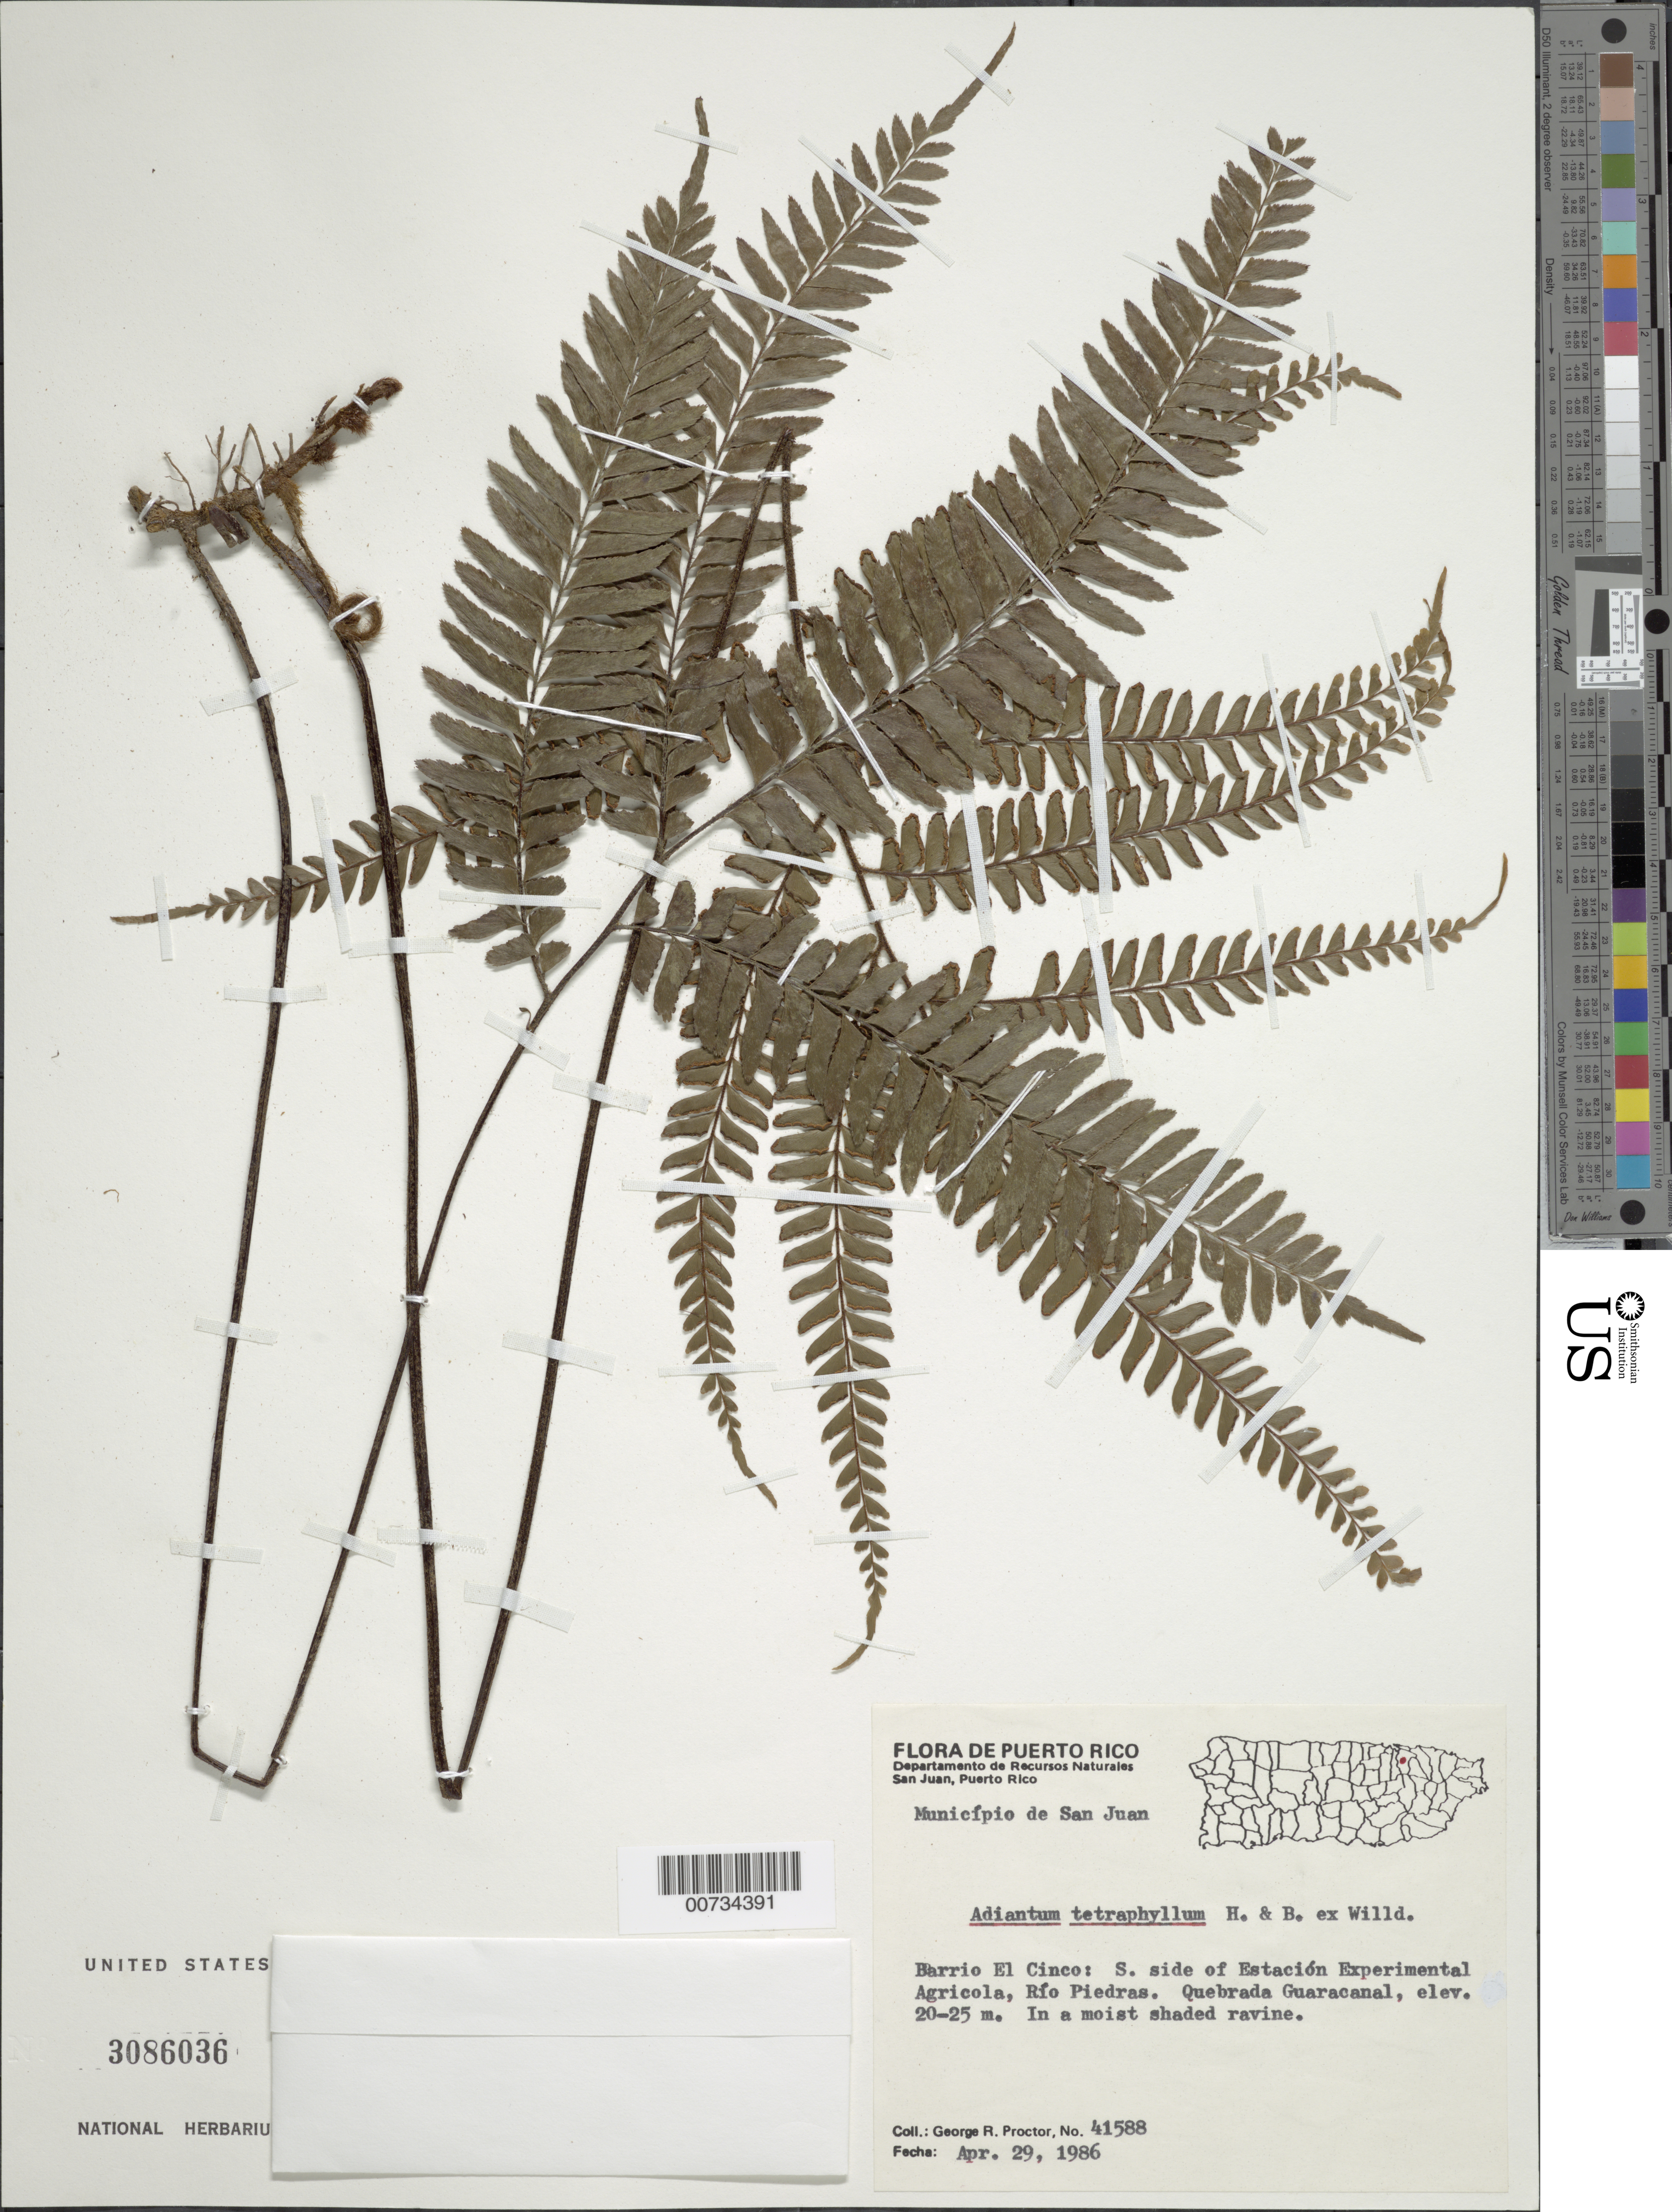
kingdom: Plantae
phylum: Tracheophyta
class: Polypodiopsida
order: Polypodiales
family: Pteridaceae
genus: Adiantum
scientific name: Adiantum tetraphyllum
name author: Humb. & Bonpl. ex Willd.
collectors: G. R. Proctor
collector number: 41588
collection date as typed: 29 Apr 1986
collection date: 1986-04-29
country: Puerto Rico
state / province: San Juan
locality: Mun. San Juan, Barrio El Cinco: S side of Estación Exp. Agricola, Río Piedras. Quebrada Guaracanal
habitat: In a moist shaded ravine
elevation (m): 20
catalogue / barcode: US 3086036